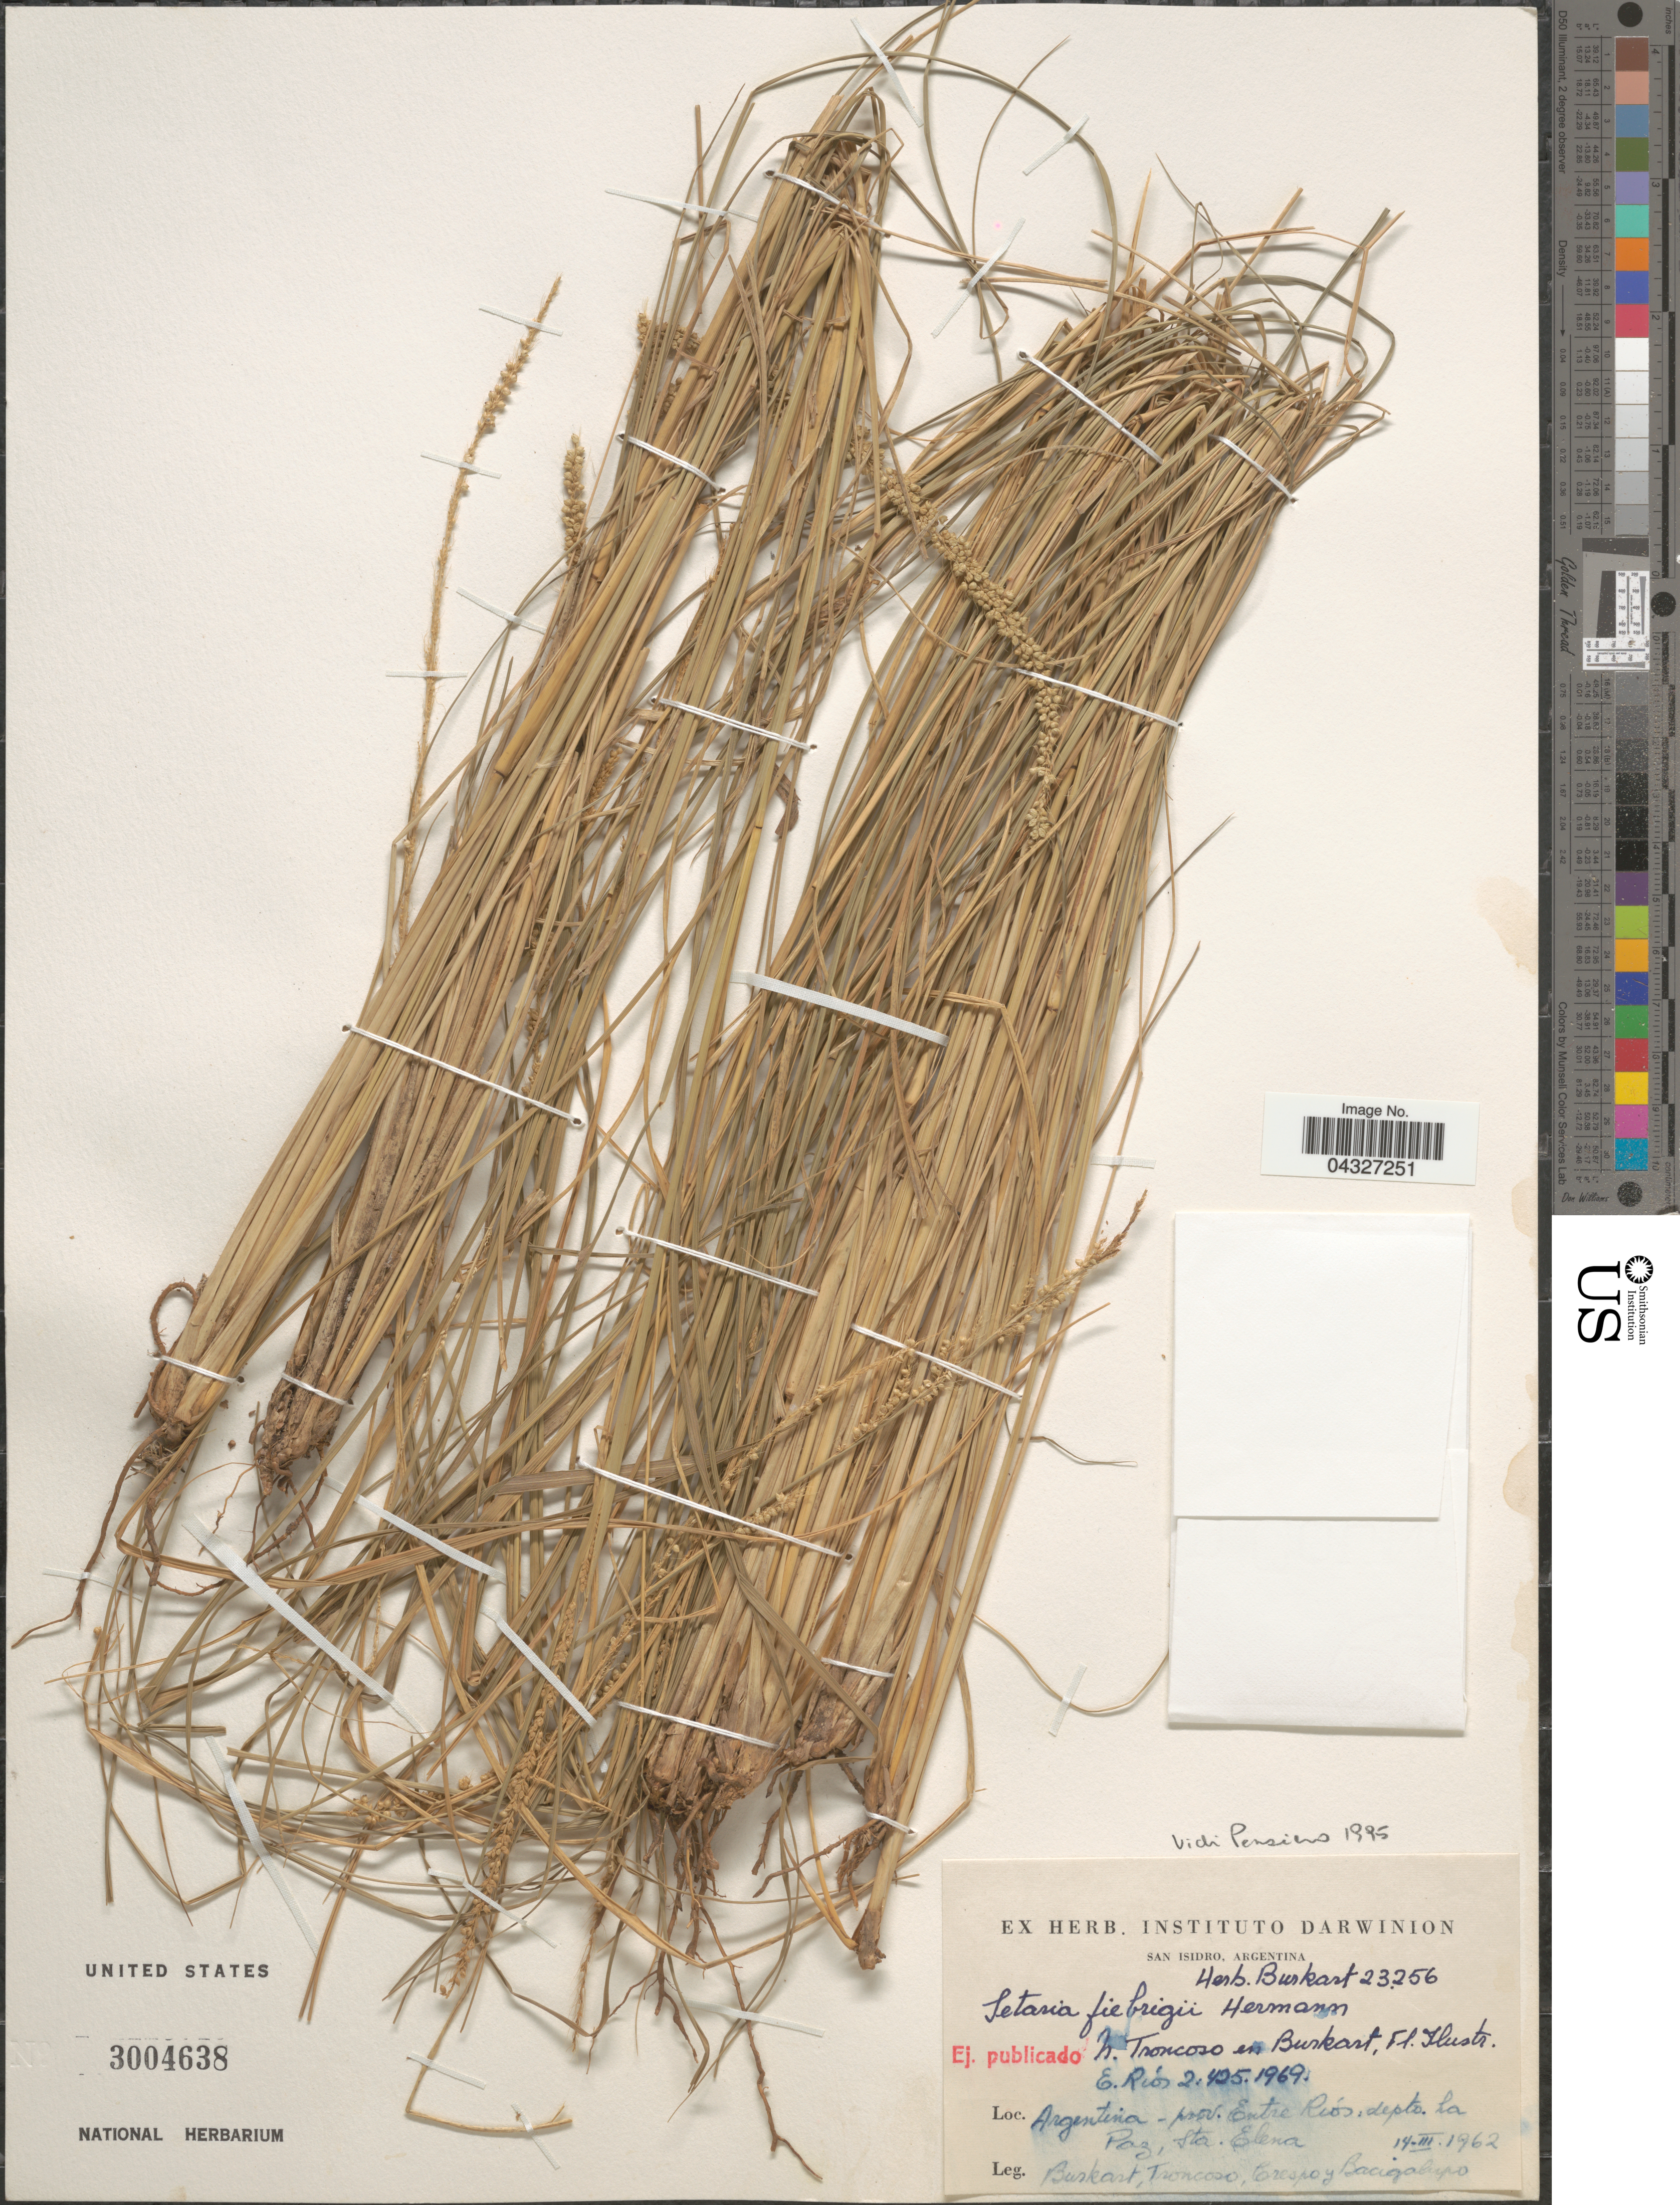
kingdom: Plantae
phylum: Tracheophyta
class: Liliopsida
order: Poales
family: Poaceae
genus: Setaria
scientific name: Setaria fiebrigii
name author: R.A.W. Herrm.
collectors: -- Burkart, Troncoso, Crespo & Bacigalupo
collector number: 23256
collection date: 1962-03-14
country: Argentina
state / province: Entre Rios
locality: San Isidro. Prov. Entre Ríos, depto. La Paz, Sta. Elena.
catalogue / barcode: US 3004638